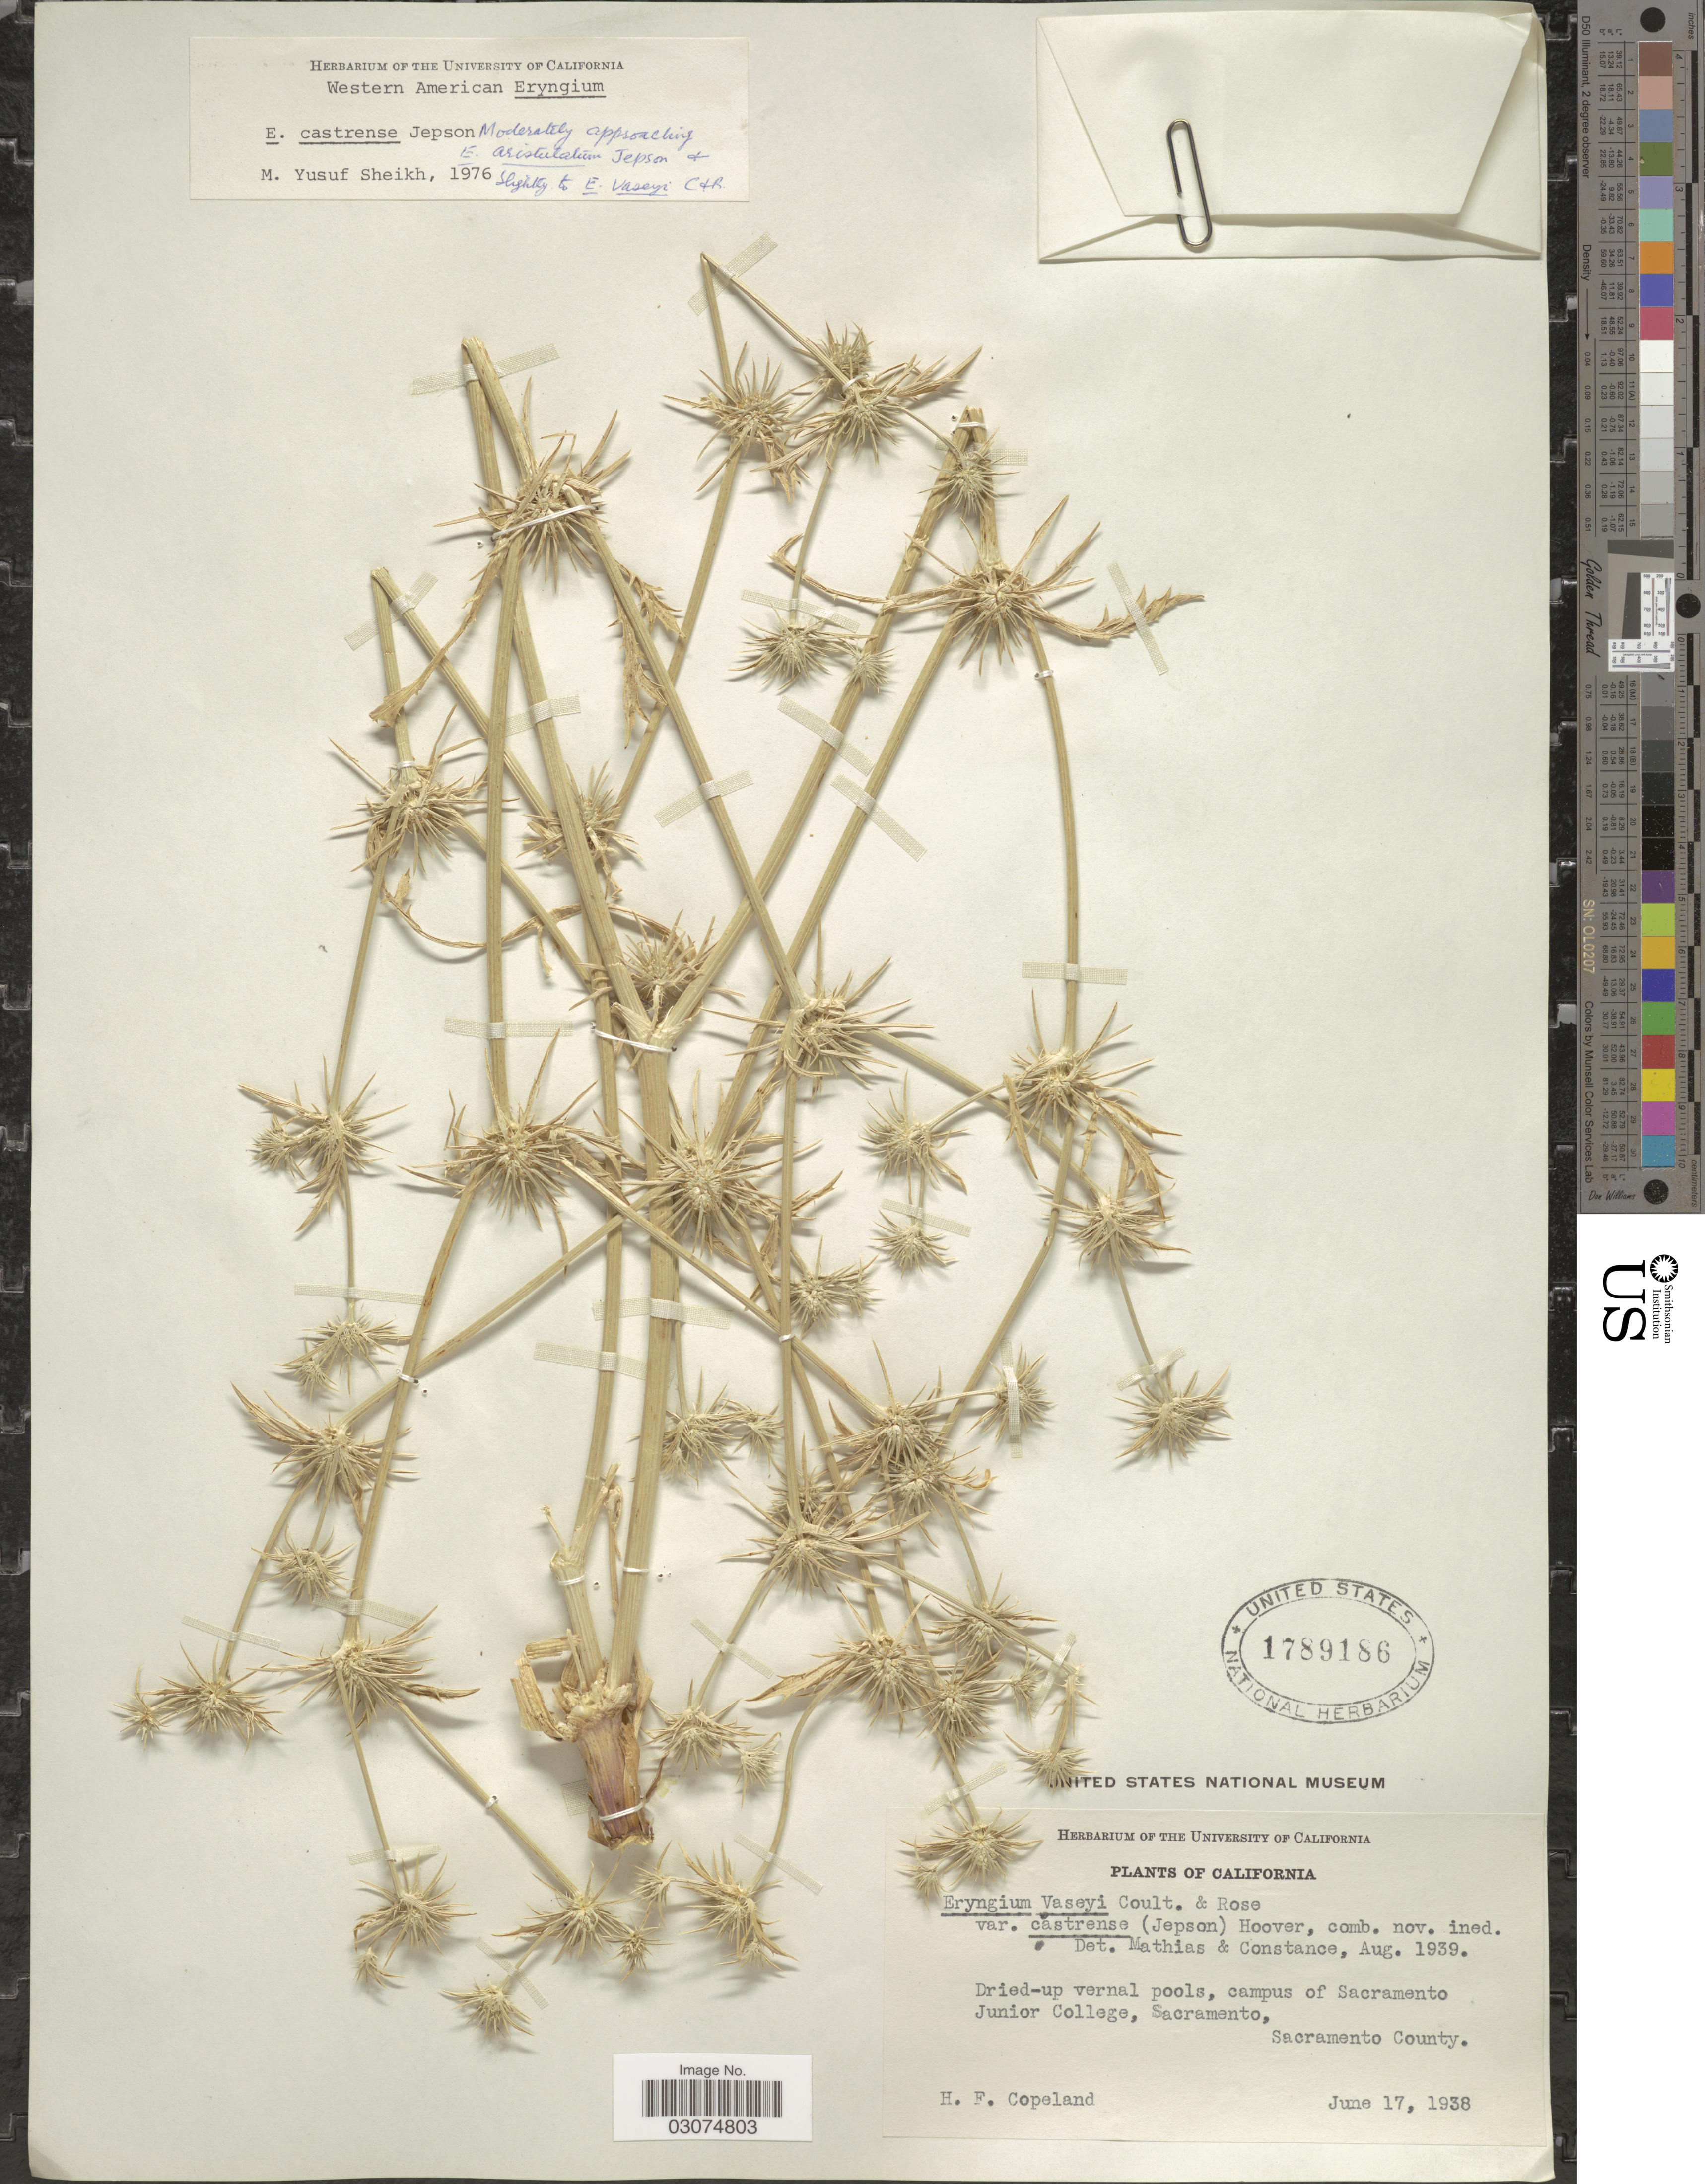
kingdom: Plantae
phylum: Tracheophyta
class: Magnoliopsida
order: Apiales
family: Apiaceae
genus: Eryngium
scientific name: Eryngium castrense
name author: Jeps.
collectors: H. F. Copeland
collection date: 1938-06-17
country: United States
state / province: California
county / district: Sacramento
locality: Campus of Sacramento Junior College, Sacramento, Sacramento County.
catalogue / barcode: US 1789186